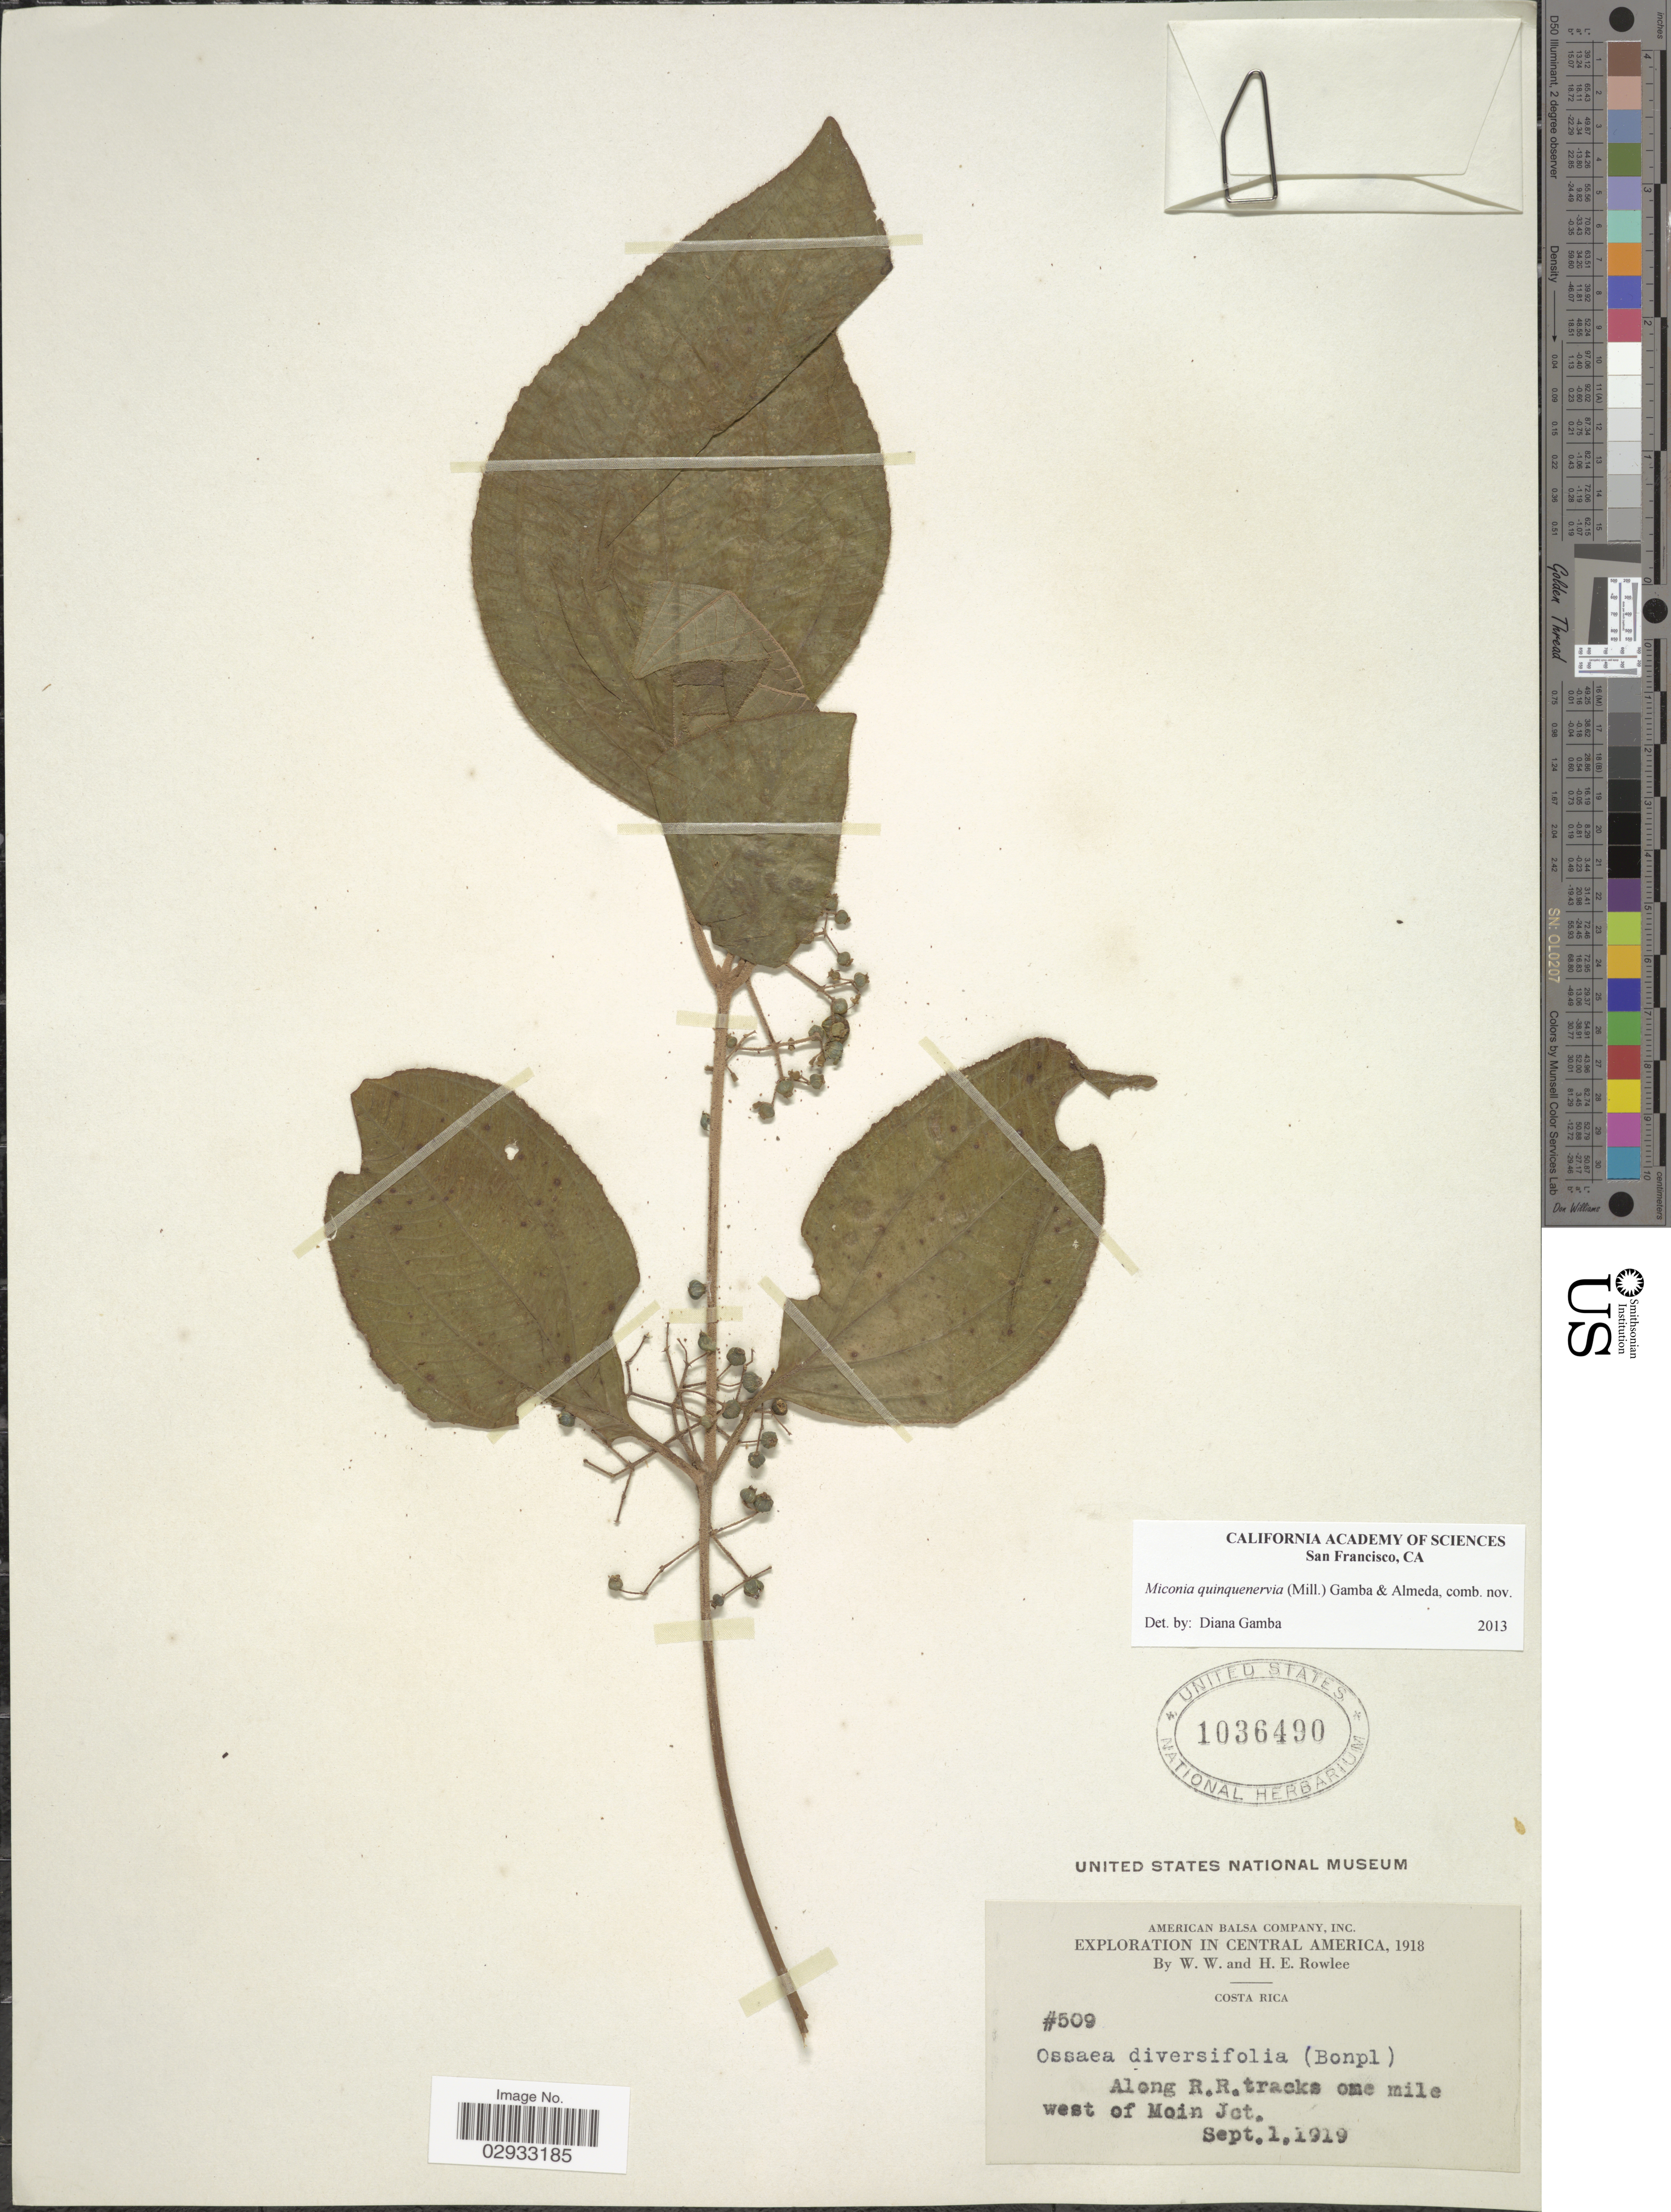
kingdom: Plantae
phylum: Tracheophyta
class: Magnoliopsida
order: Myrtales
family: Melastomataceae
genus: Miconia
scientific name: Miconia quinquenervia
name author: (Mill.) Gamba & Almeda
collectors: W. W. Rowlee & H. E. Rowlee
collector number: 509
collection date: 1919-09-01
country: Costa Rica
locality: In Central America. Along R. R. tracks one mile west of Moin Jct.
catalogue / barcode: US 1036490